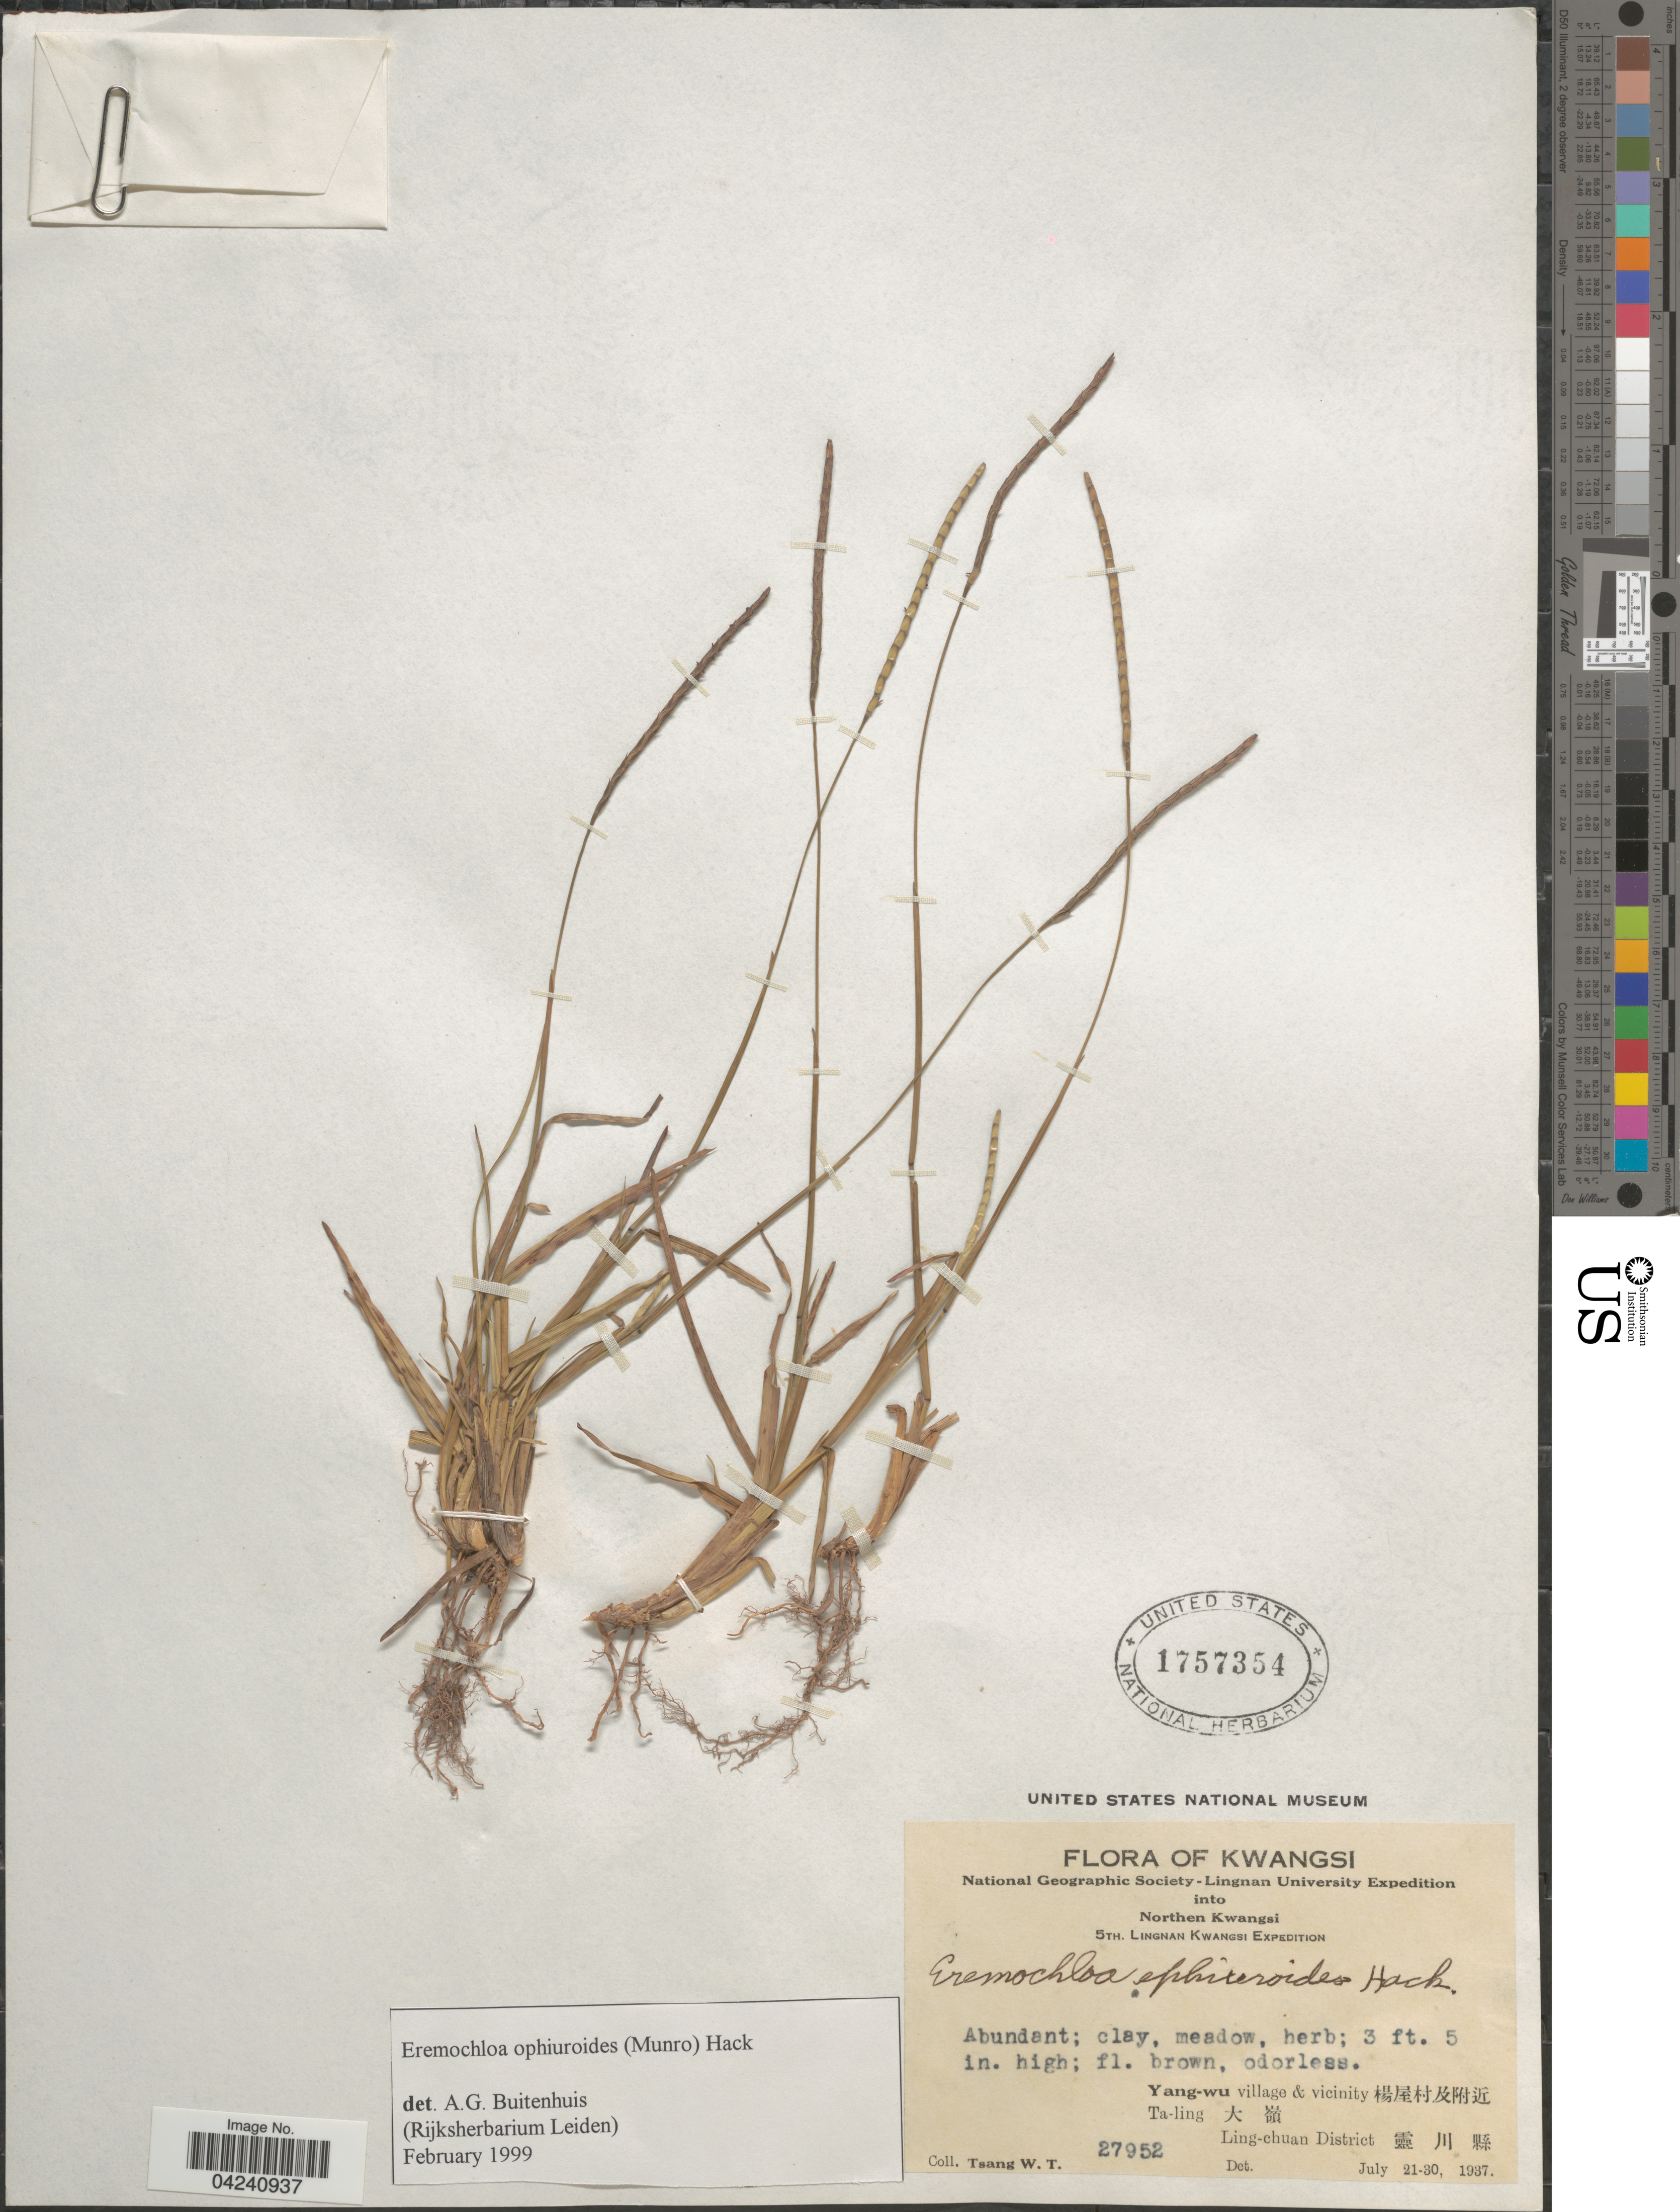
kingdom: Plantae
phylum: Tracheophyta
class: Liliopsida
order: Poales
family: Poaceae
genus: Eremochloa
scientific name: Eremochloa ophiuroides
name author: (Munro) Hack.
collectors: W. T. Tsang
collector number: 27952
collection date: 1937-07-21/1937-07-30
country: China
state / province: Guangxi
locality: Kwangsi. National Geographic Society-Lingnan University Expedition into Northern Kwangsi. 5th Lingnan Kwangsi Expedition. Yang-wu village & vicinity X. Ta-ling X. Ling-chuan District X.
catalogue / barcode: US 1757354